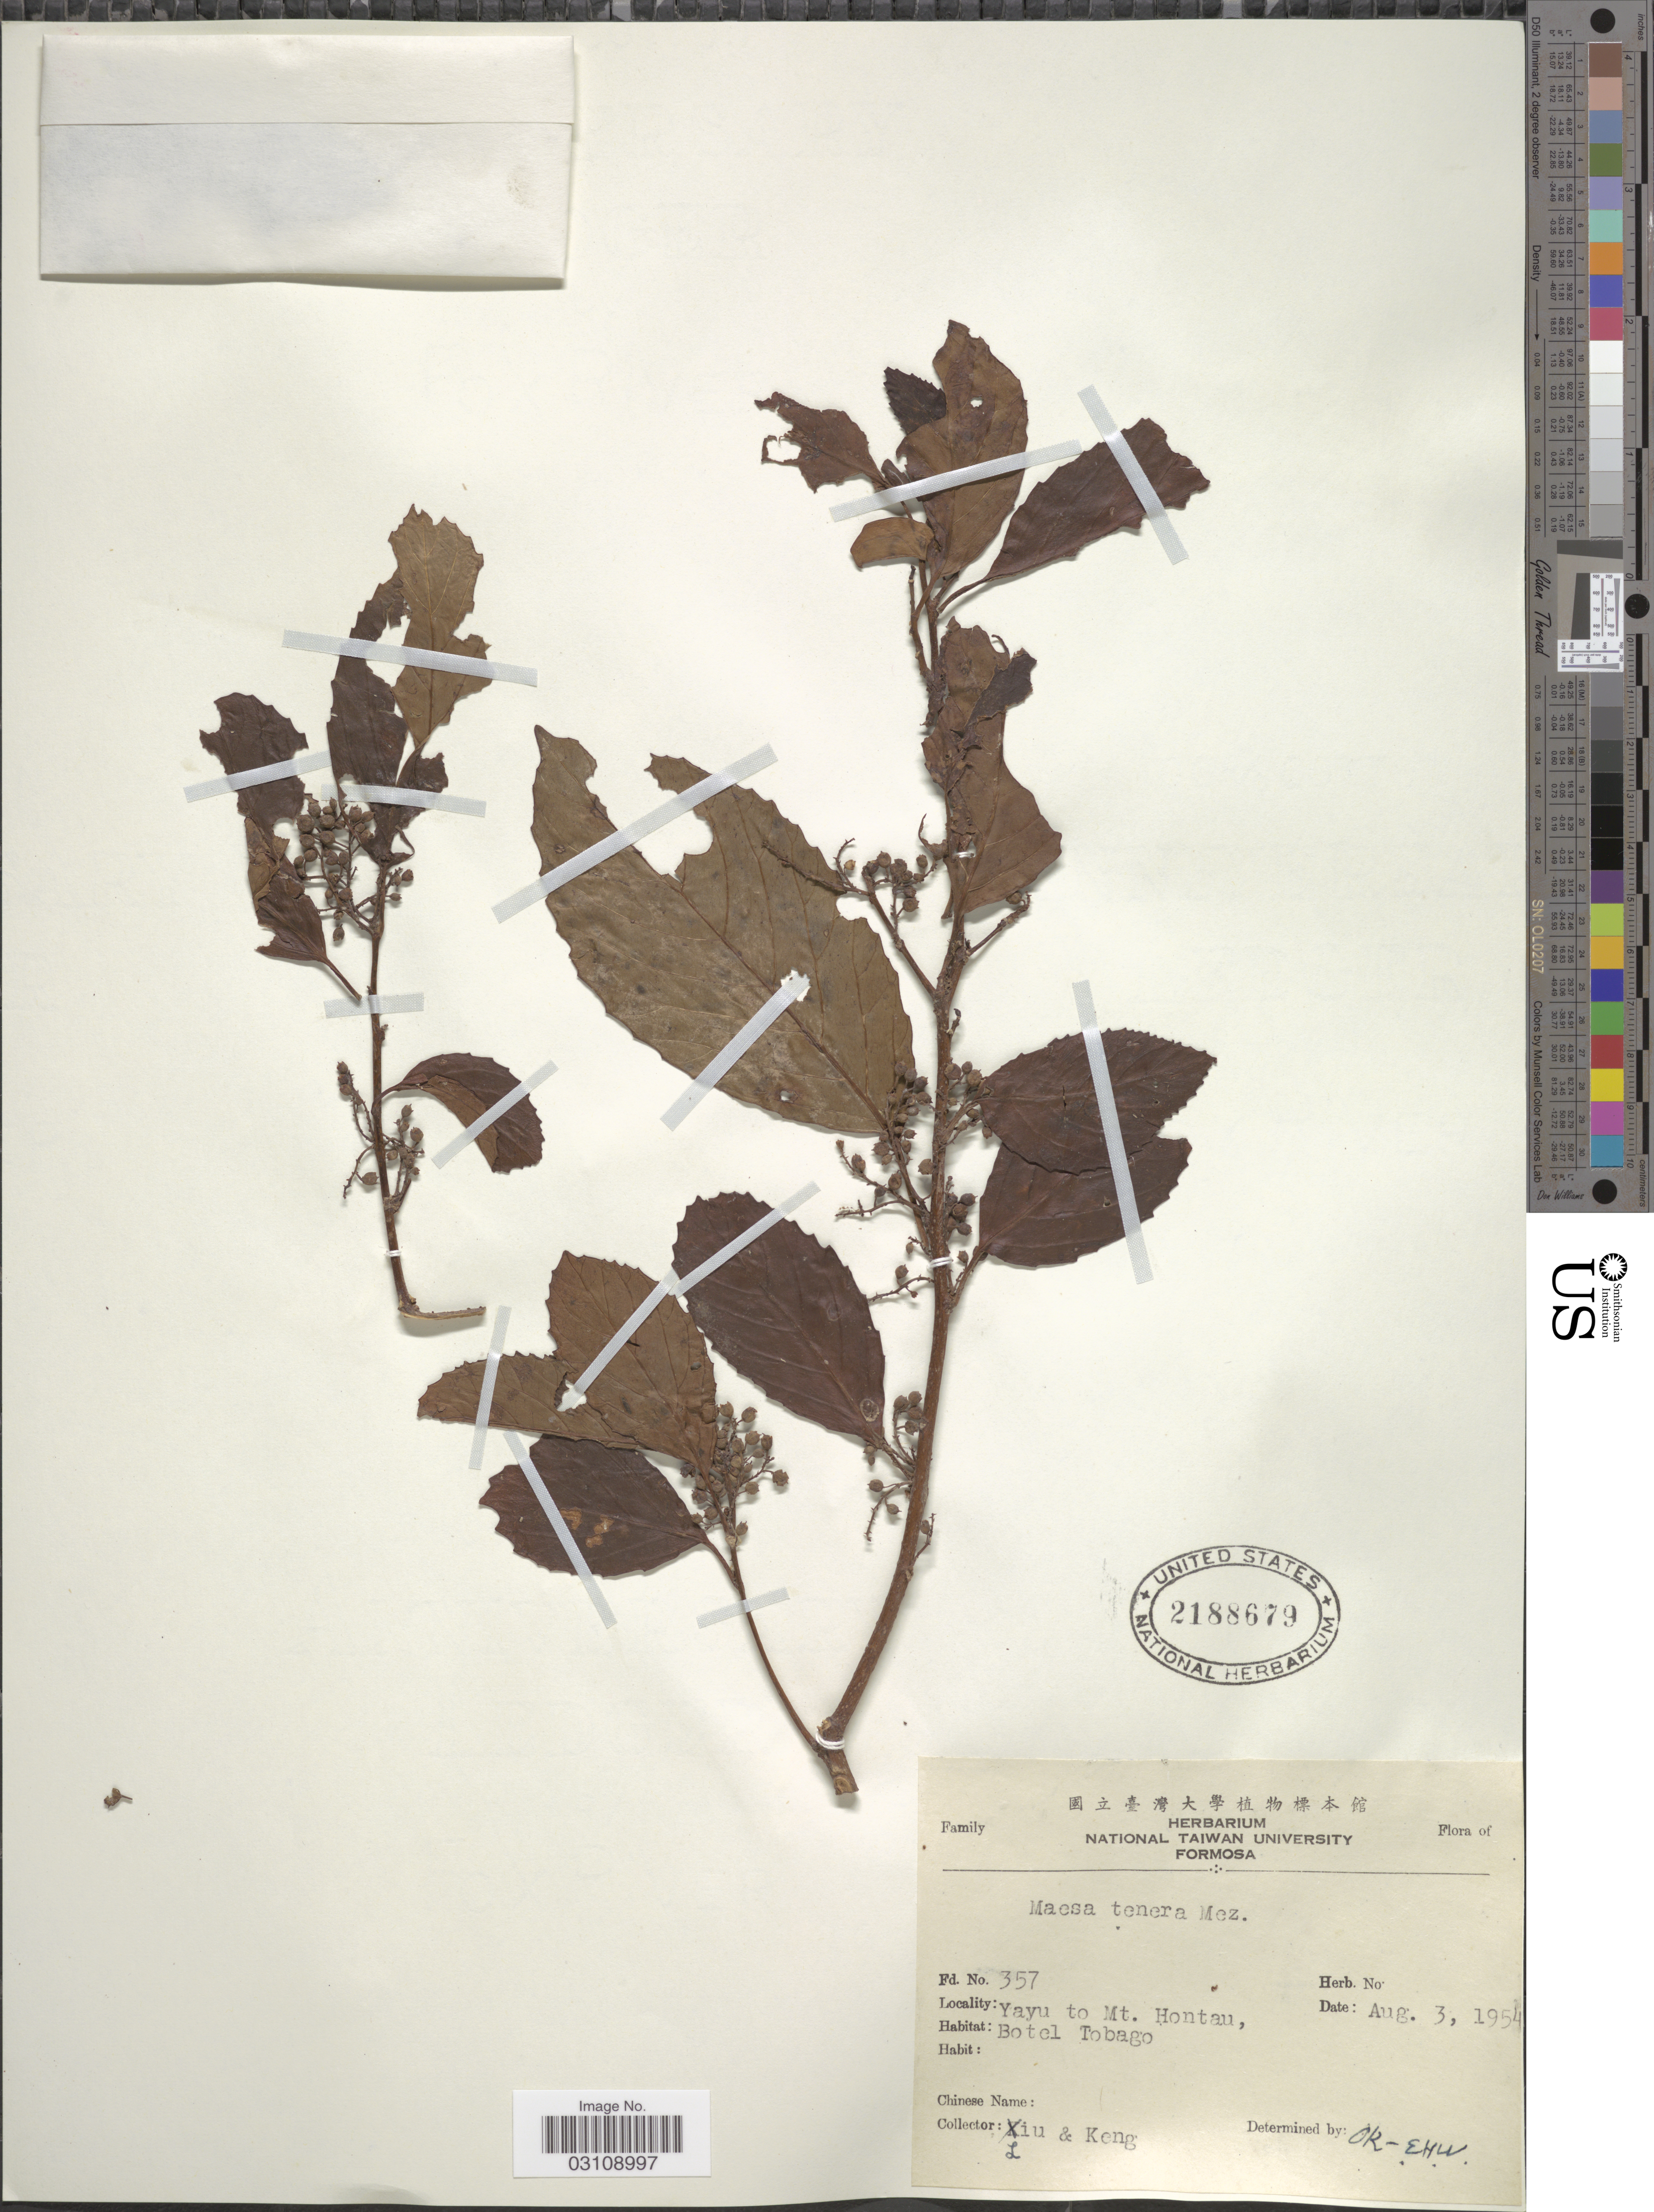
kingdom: Plantae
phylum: Tracheophyta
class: Magnoliopsida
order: Ericales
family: Primulaceae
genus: Maesa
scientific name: Maesa tenera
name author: Mez in Engl.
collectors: Liu & -- Keng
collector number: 357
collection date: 1954-08-03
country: Taiwan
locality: Yayu to Mt. Hontau, Botel Tobago.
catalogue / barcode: US 2188679